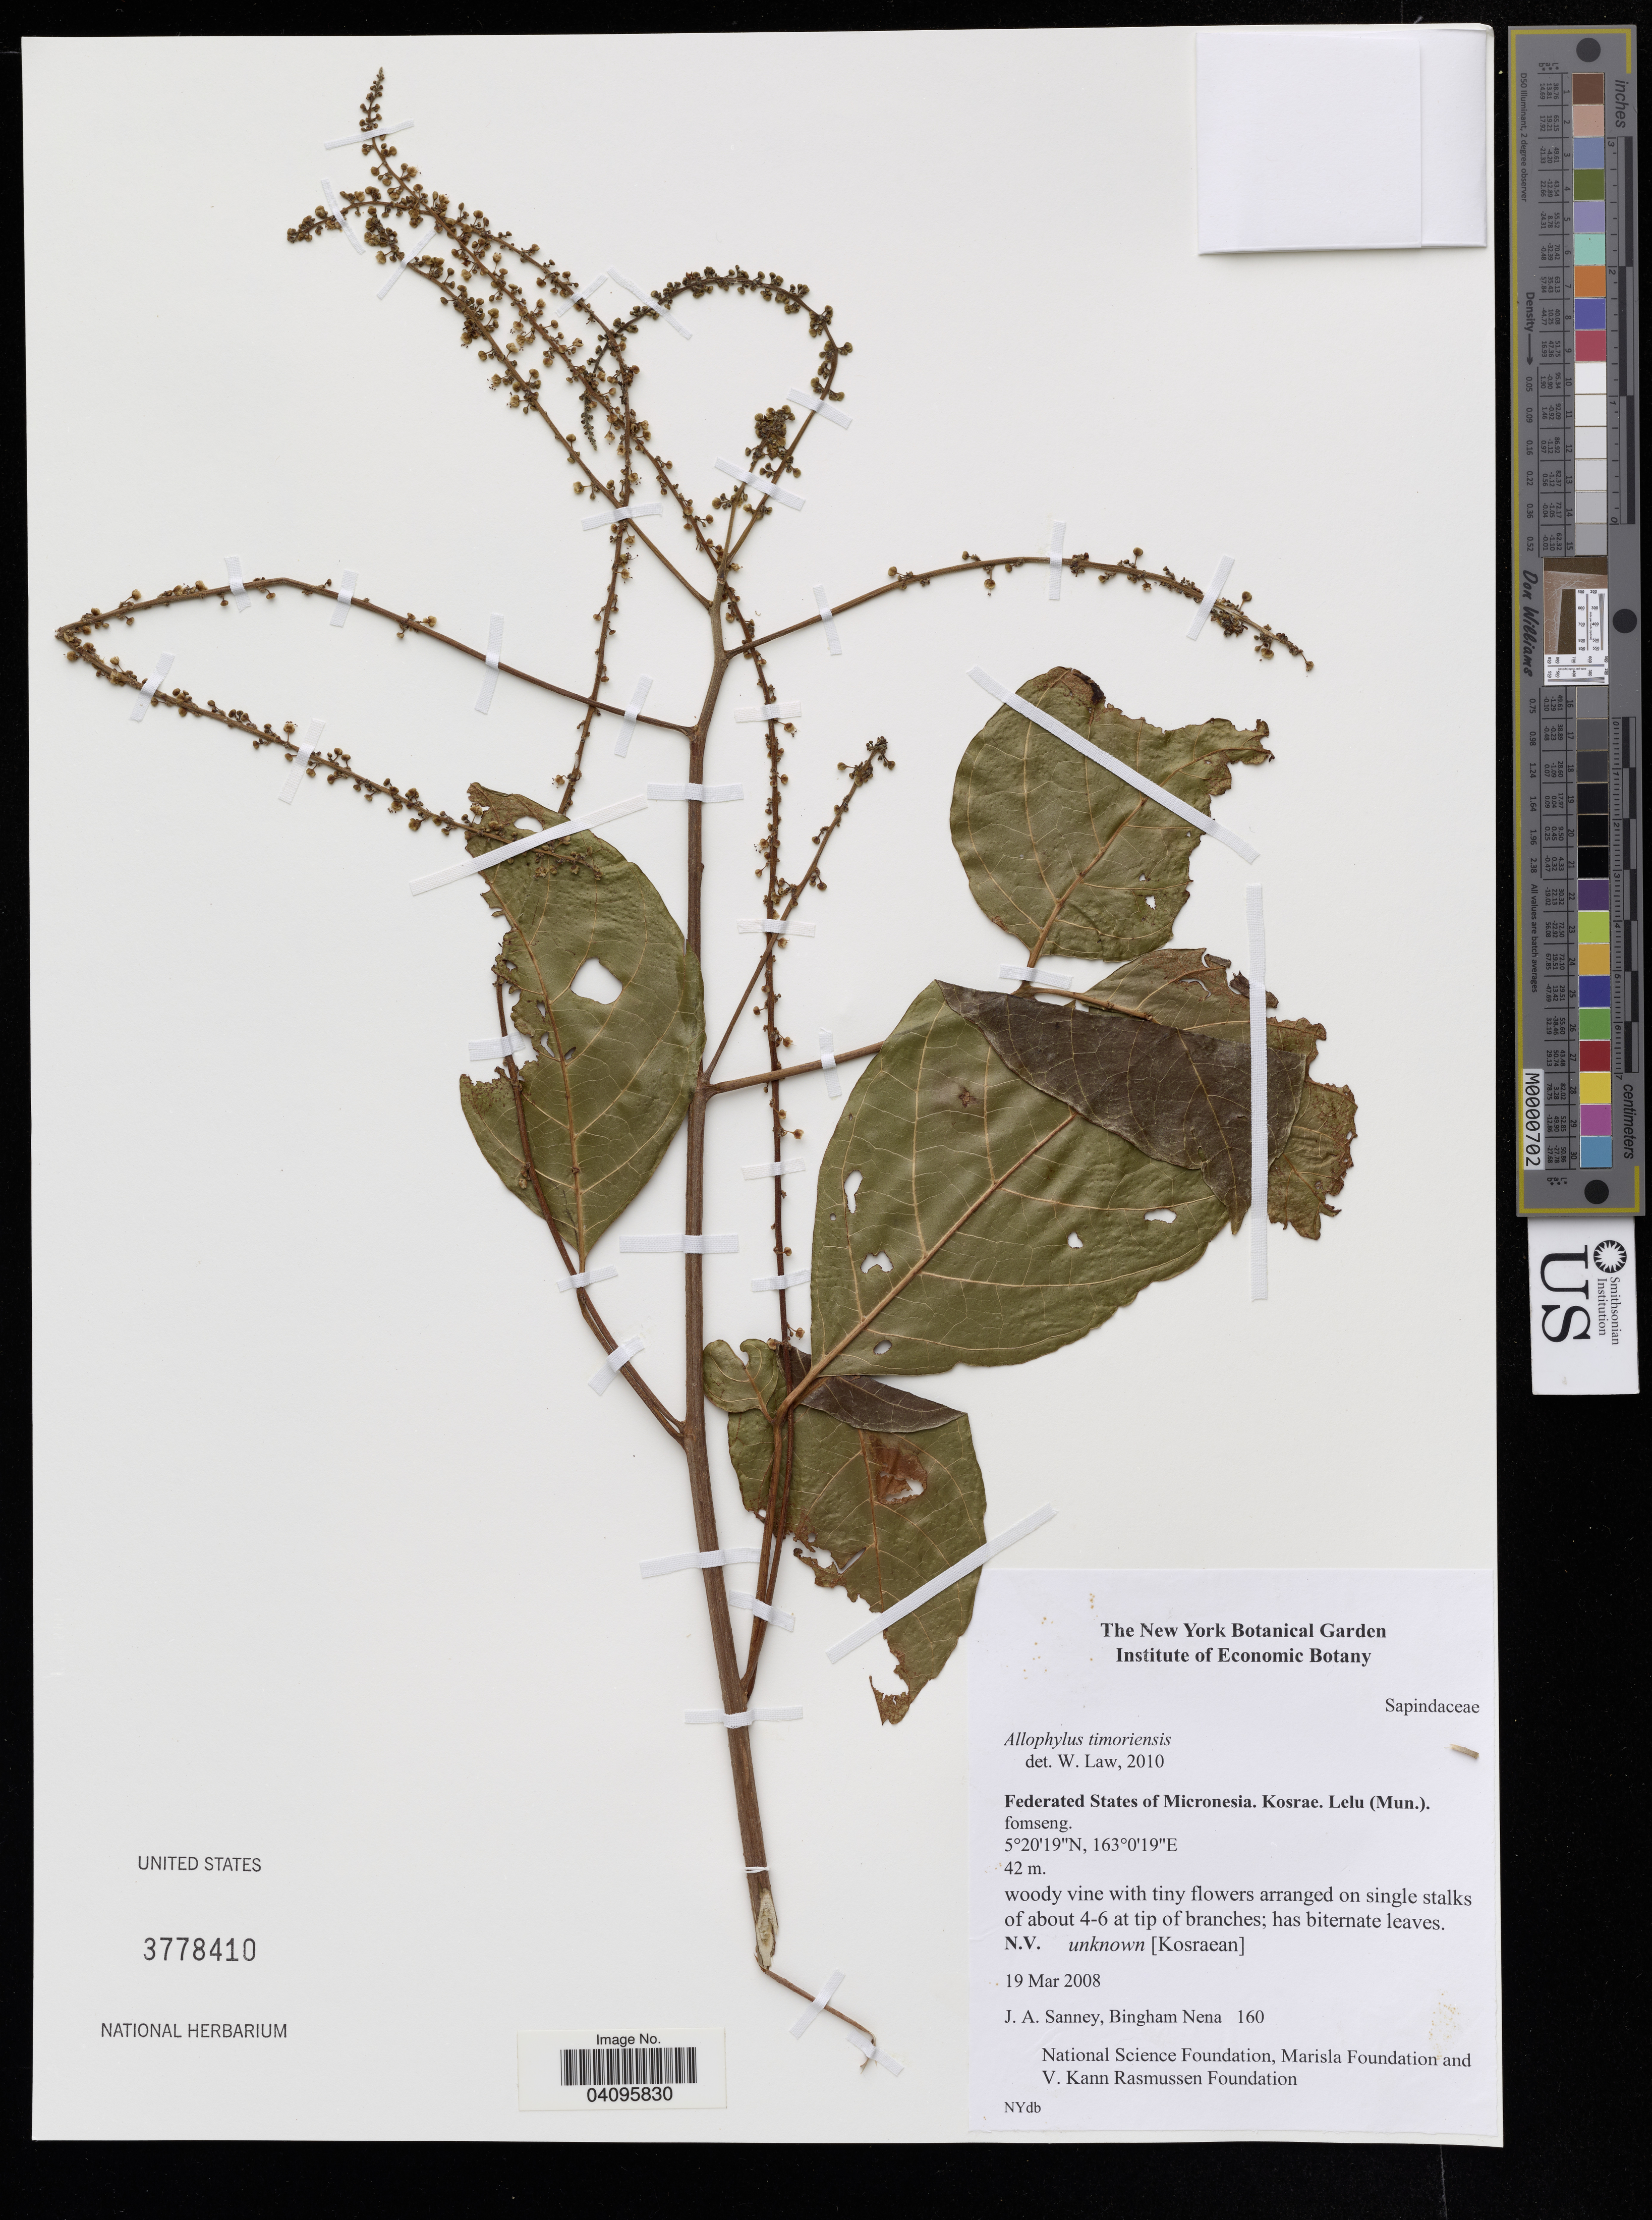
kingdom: Plantae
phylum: Tracheophyta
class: Magnoliopsida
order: Sapindales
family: Sapindaceae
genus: Allophylus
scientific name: Allophylus timorensis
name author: (DC.) Blume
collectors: J. Sanney & B. Nena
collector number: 160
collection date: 2008-03-19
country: Micronesia, Federated States of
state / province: Kosrae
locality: Lelu (Mun.). fomseng.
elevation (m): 42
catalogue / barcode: US 3778410